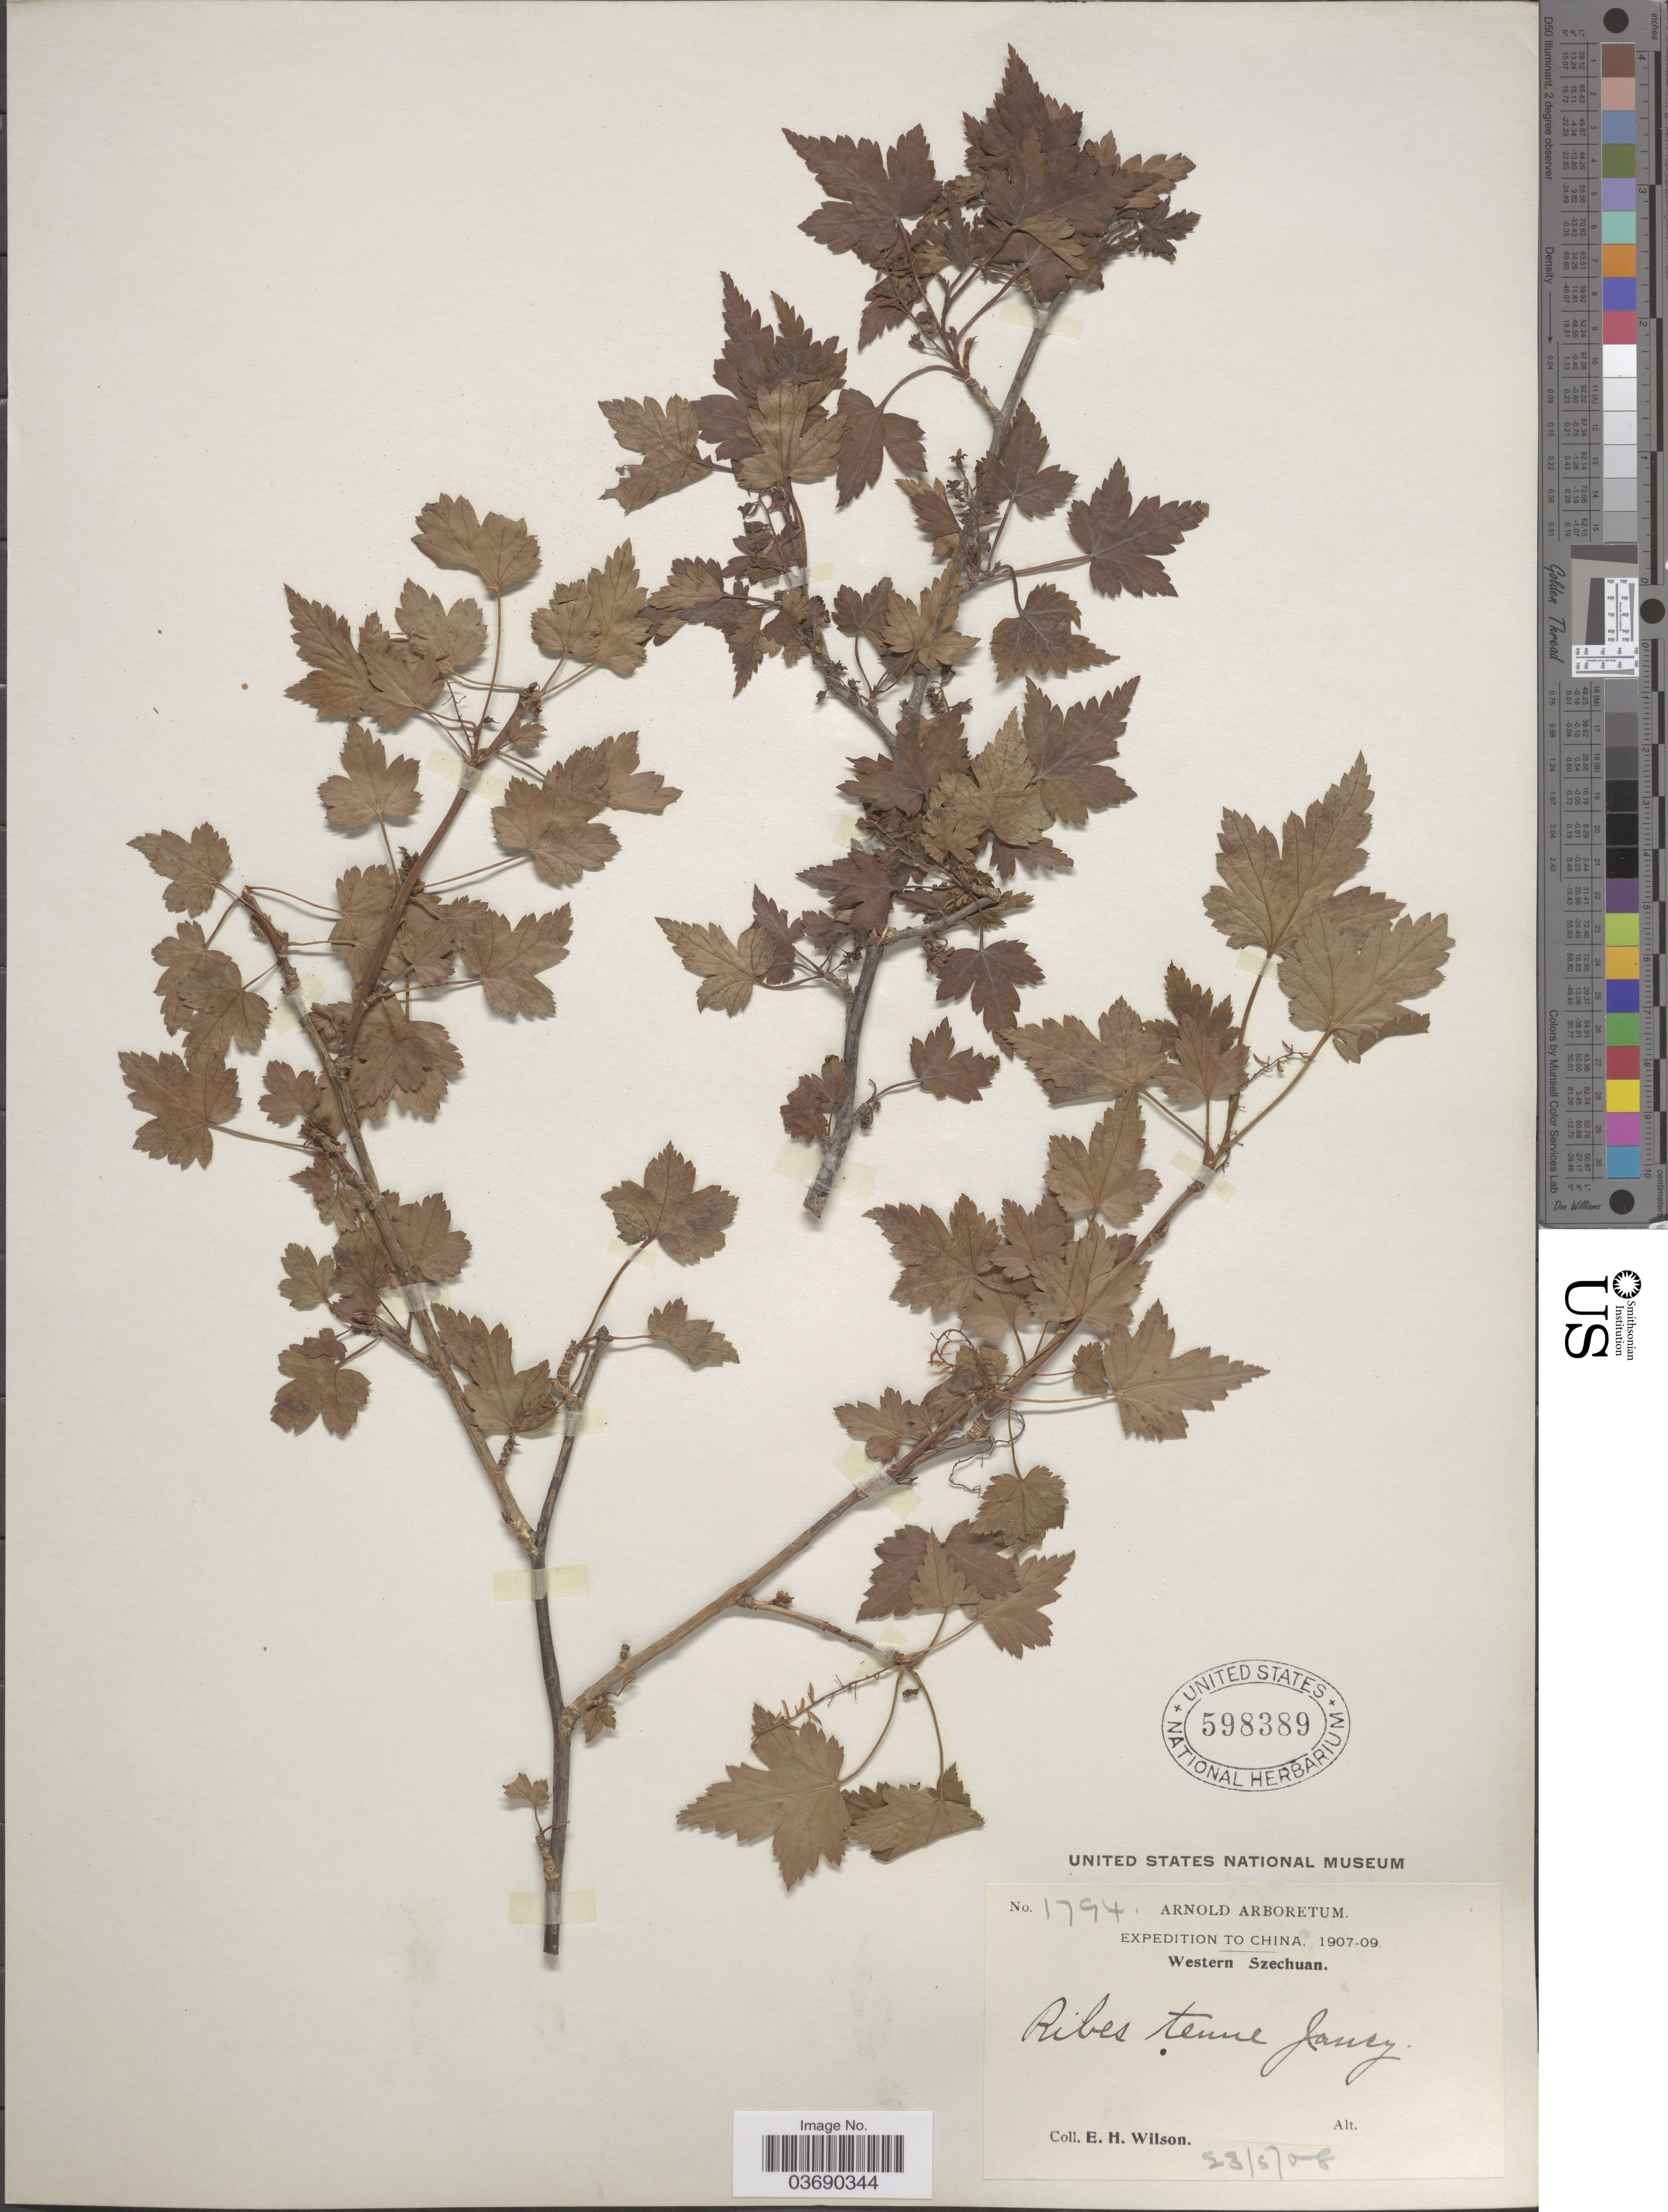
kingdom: Plantae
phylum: Tracheophyta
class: Magnoliopsida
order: Saxifragales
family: Grossulariaceae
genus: Ribes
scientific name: Ribes tenue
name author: Jancz.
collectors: E. Wilson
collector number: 1794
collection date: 1908-05-23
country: China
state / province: Sichuan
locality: China. Western Szechuan.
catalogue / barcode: US 598389